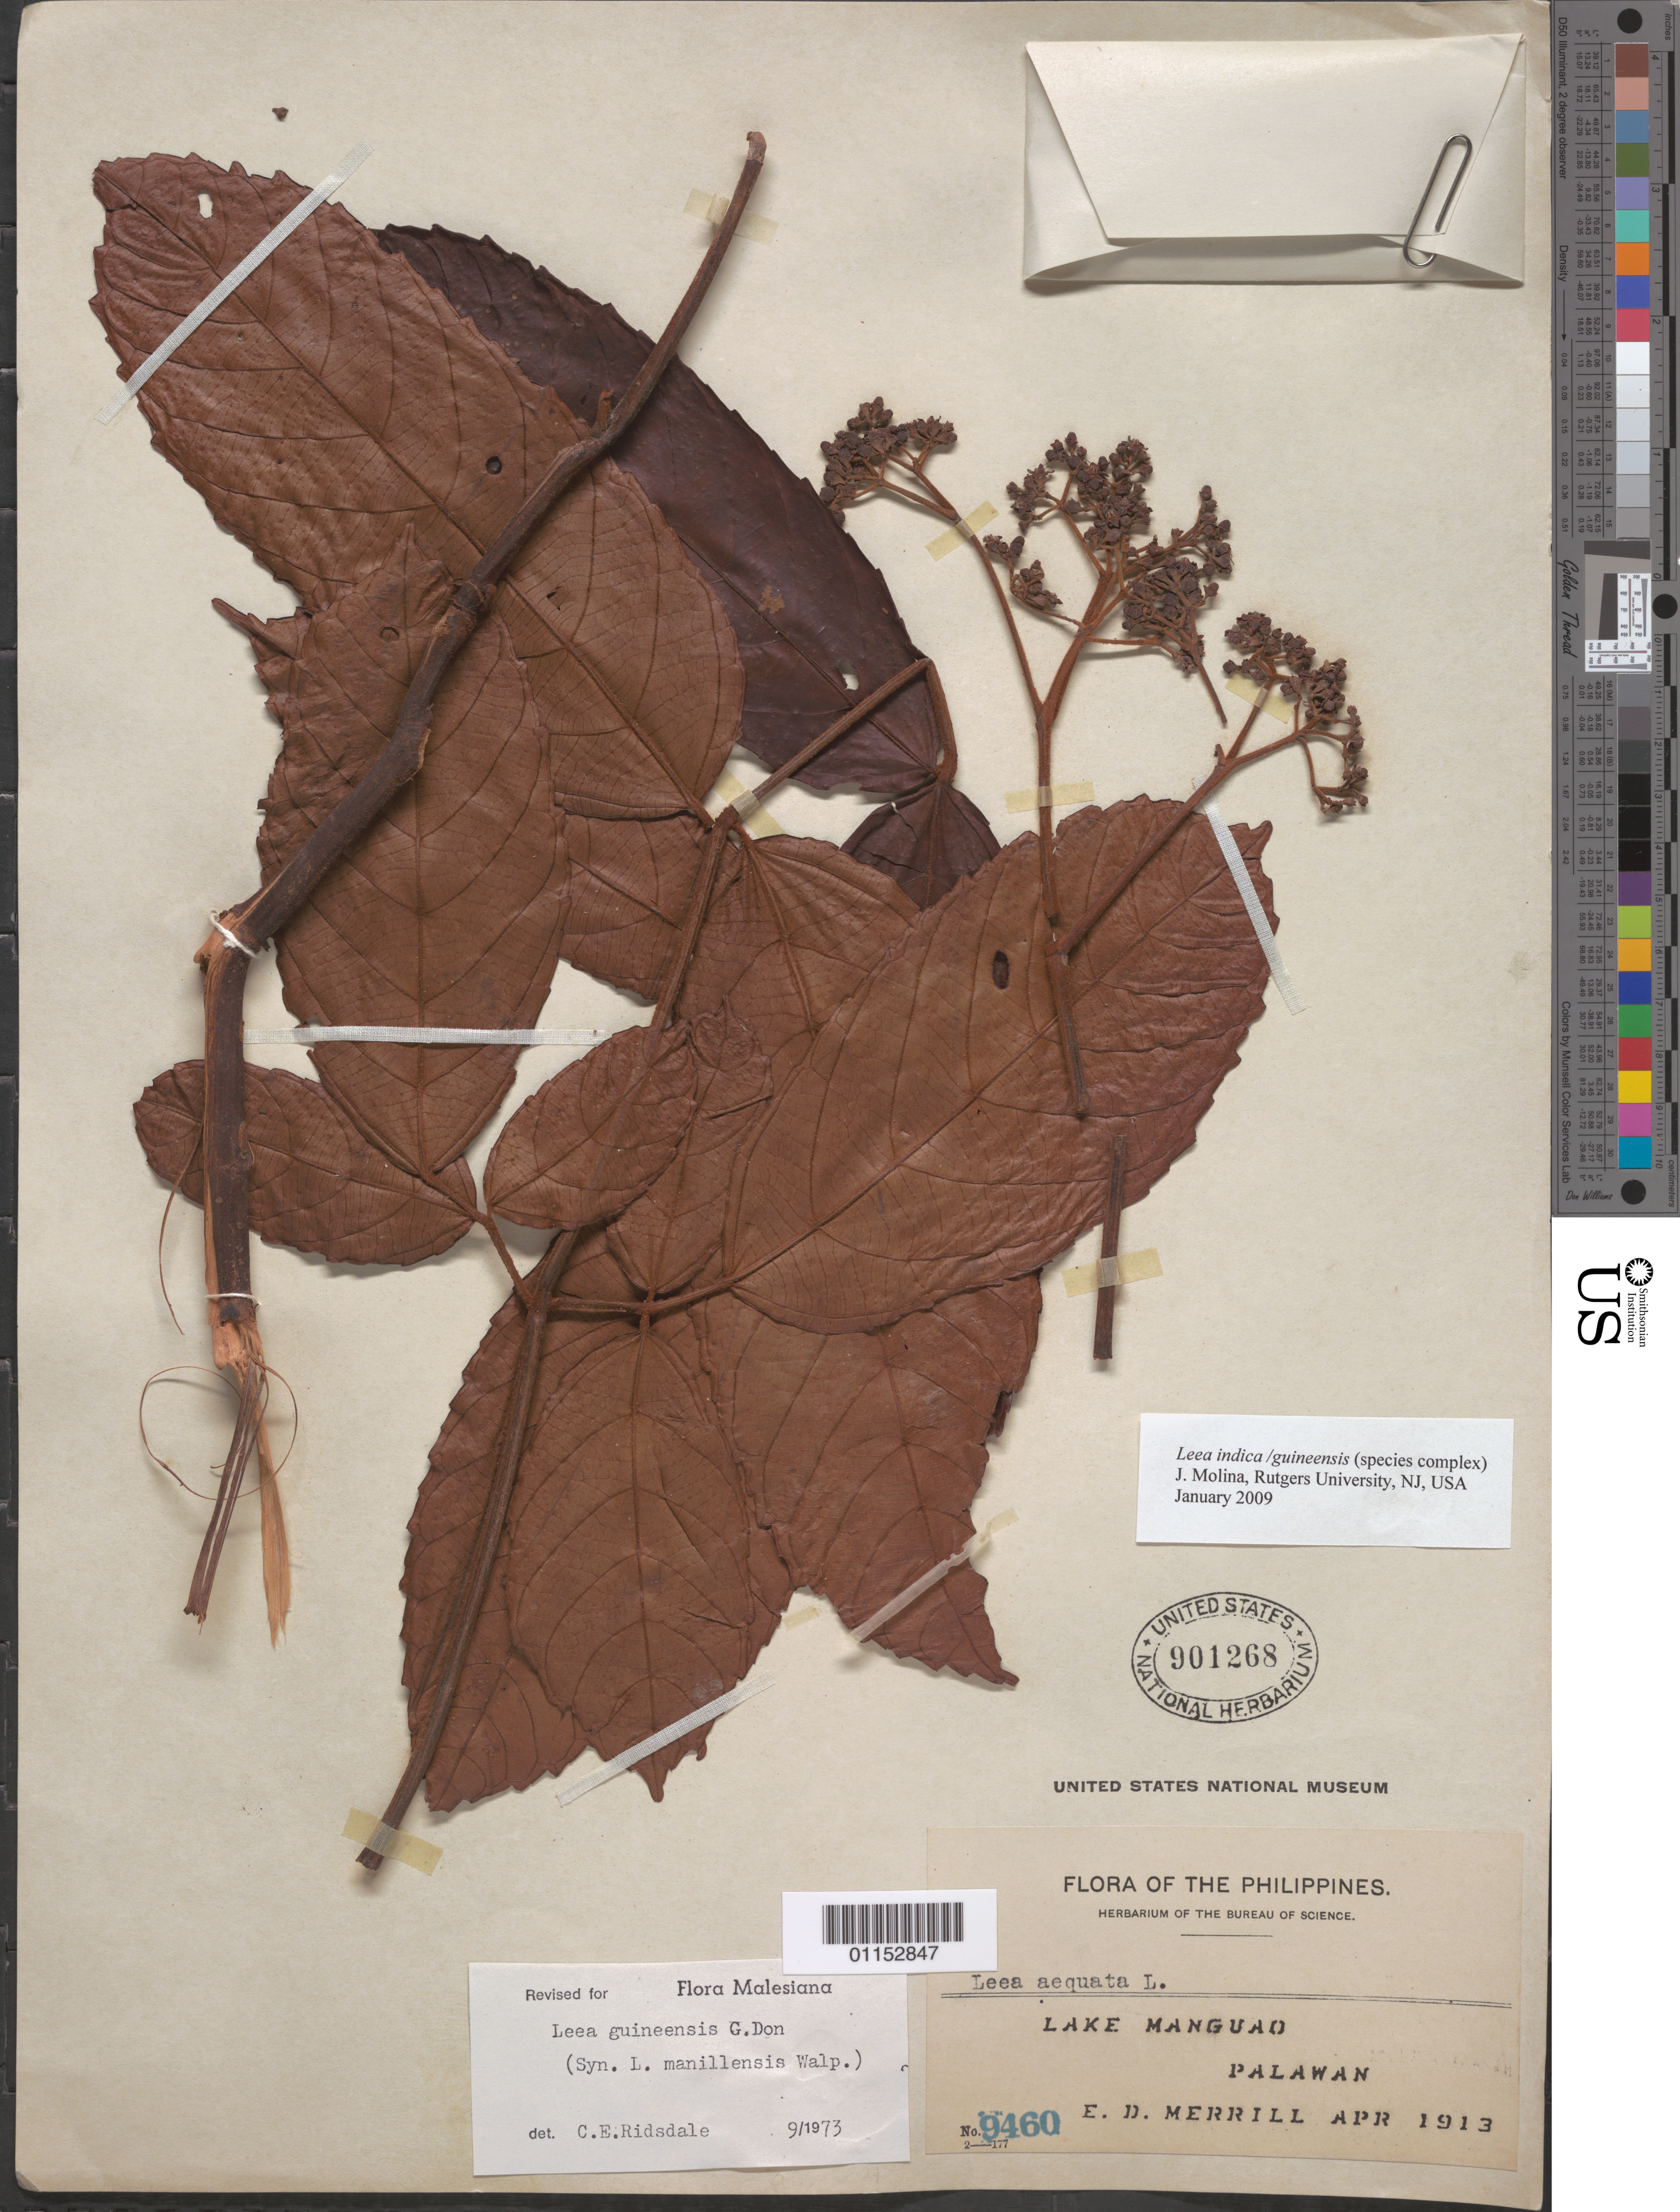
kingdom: Plantae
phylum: Tracheophyta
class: Magnoliopsida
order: Vitales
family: Vitaceae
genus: Leea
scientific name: Leea indica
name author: (Burm. f.) Merr.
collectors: E. D. Merrill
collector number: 9460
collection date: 1913-04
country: Philippines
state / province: Mimaropa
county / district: Palawan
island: Palawan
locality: Lake Manguao.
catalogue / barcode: US 901268